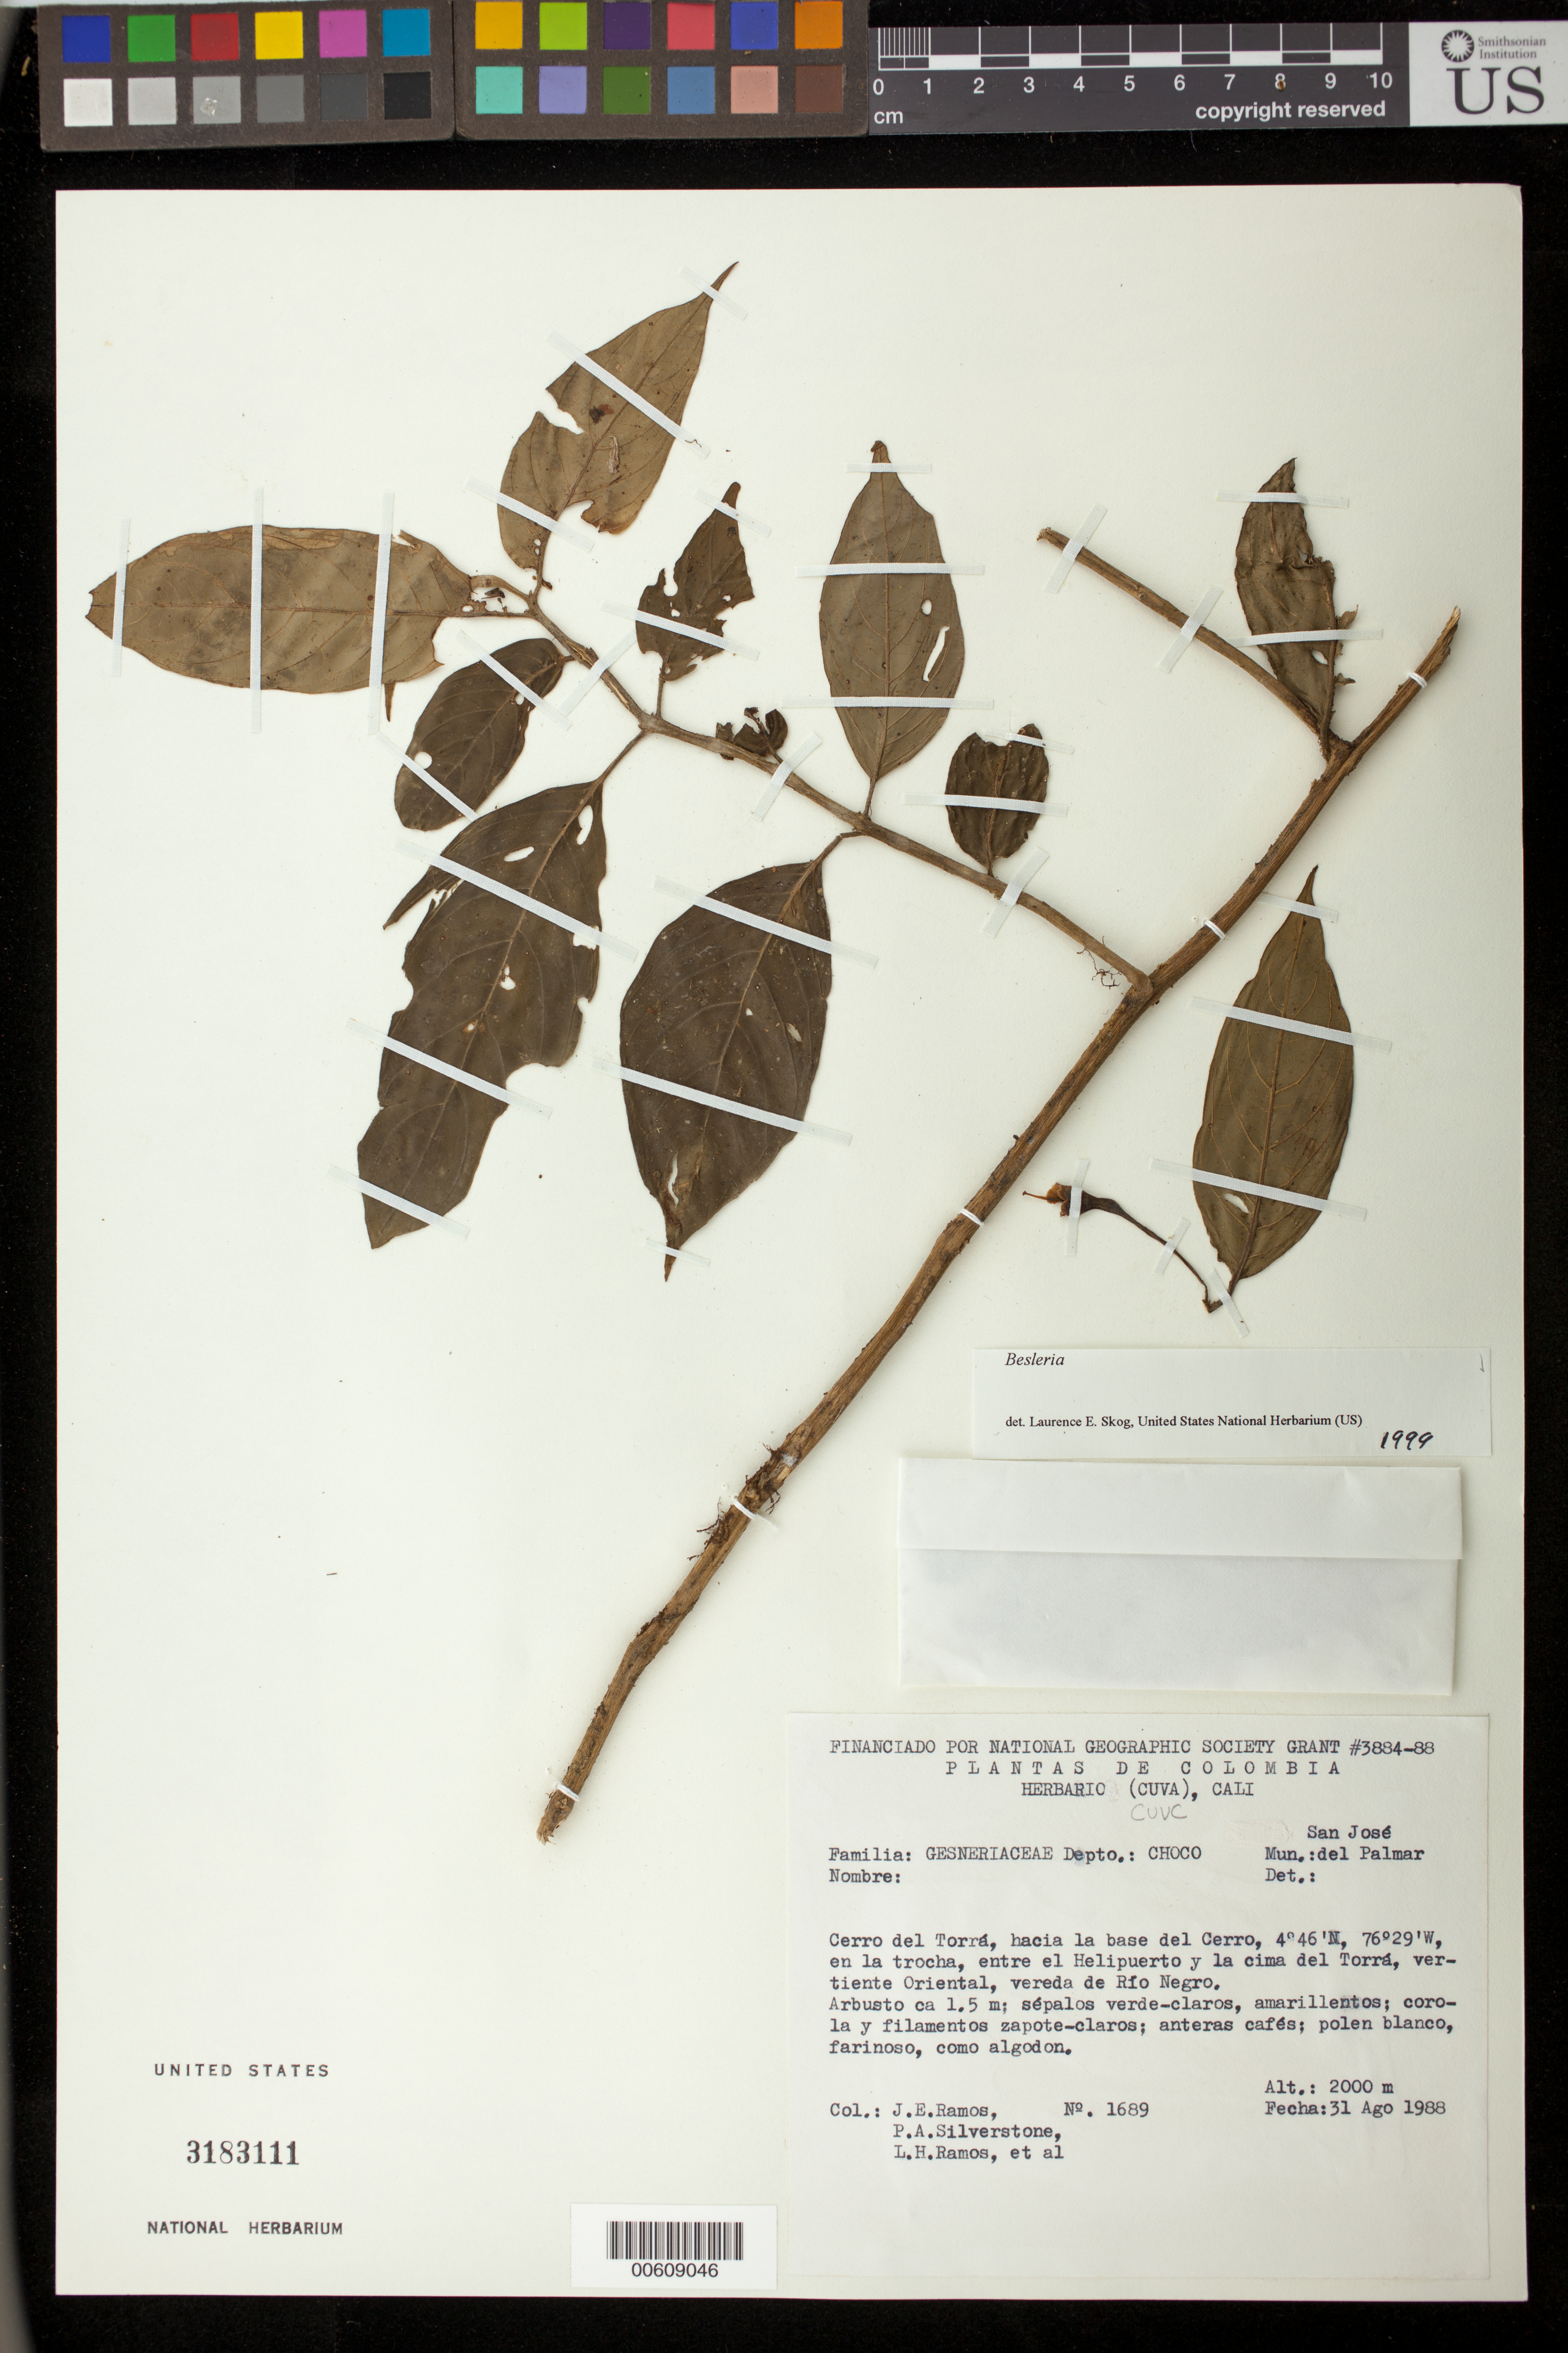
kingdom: Plantae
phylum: Tracheophyta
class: Magnoliopsida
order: Lamiales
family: Gesneriaceae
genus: Besleria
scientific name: Besleria sp.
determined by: Skog, Laurence E.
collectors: J. E. Ramos, P. A. Silverstone-Sopkin, L. Ramos & et al.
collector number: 1689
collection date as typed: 31 Aug 1988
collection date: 1988-08-31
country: Colombia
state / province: Chocó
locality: Mpio. San José del Palmar; Cerro del Torrá, hacia la base del Cerro, en la trocha, entre el Helipuerto y la cima del Torrá, vertiente Oriental, vereda de Río Negro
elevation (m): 2000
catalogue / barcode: US 3183111